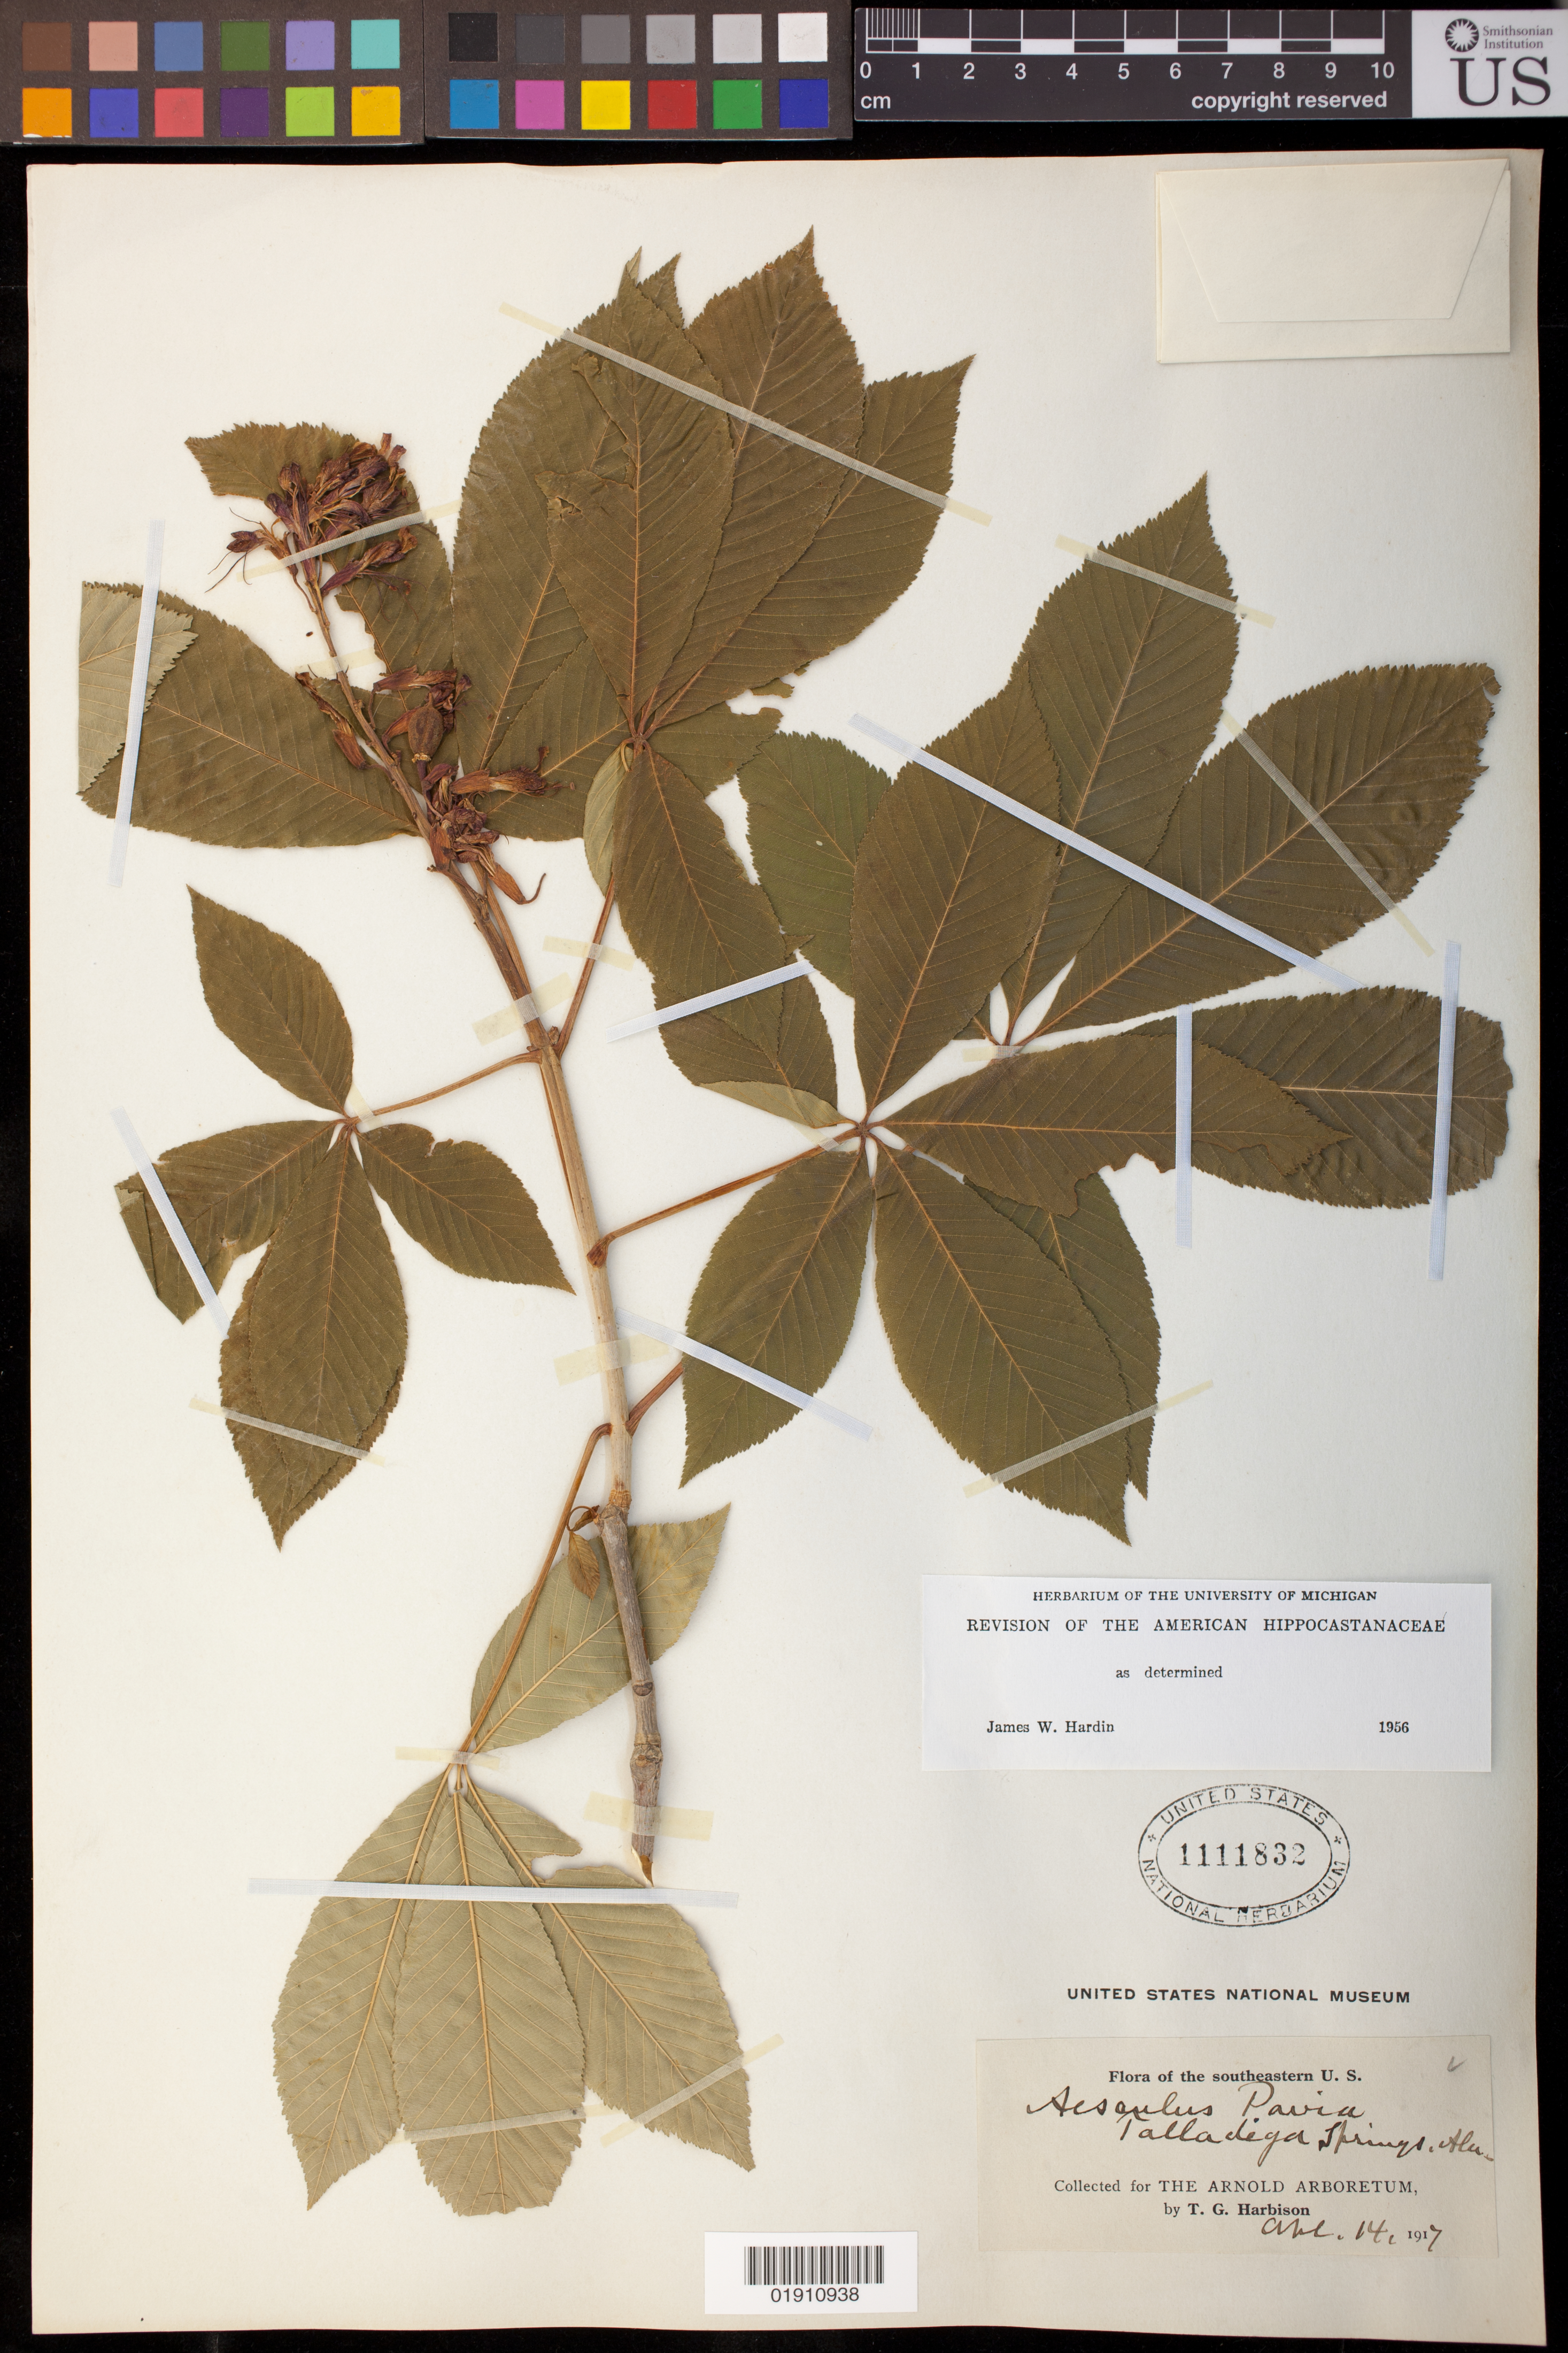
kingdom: Plantae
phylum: Tracheophyta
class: Magnoliopsida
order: Sapindales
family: Sapindaceae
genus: Aesculus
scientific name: Aesculus pavia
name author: L.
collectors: T. Harbison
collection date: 1917-04-14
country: United States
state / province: Alabama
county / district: Talladega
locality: Talladega Springs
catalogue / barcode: US 1111832